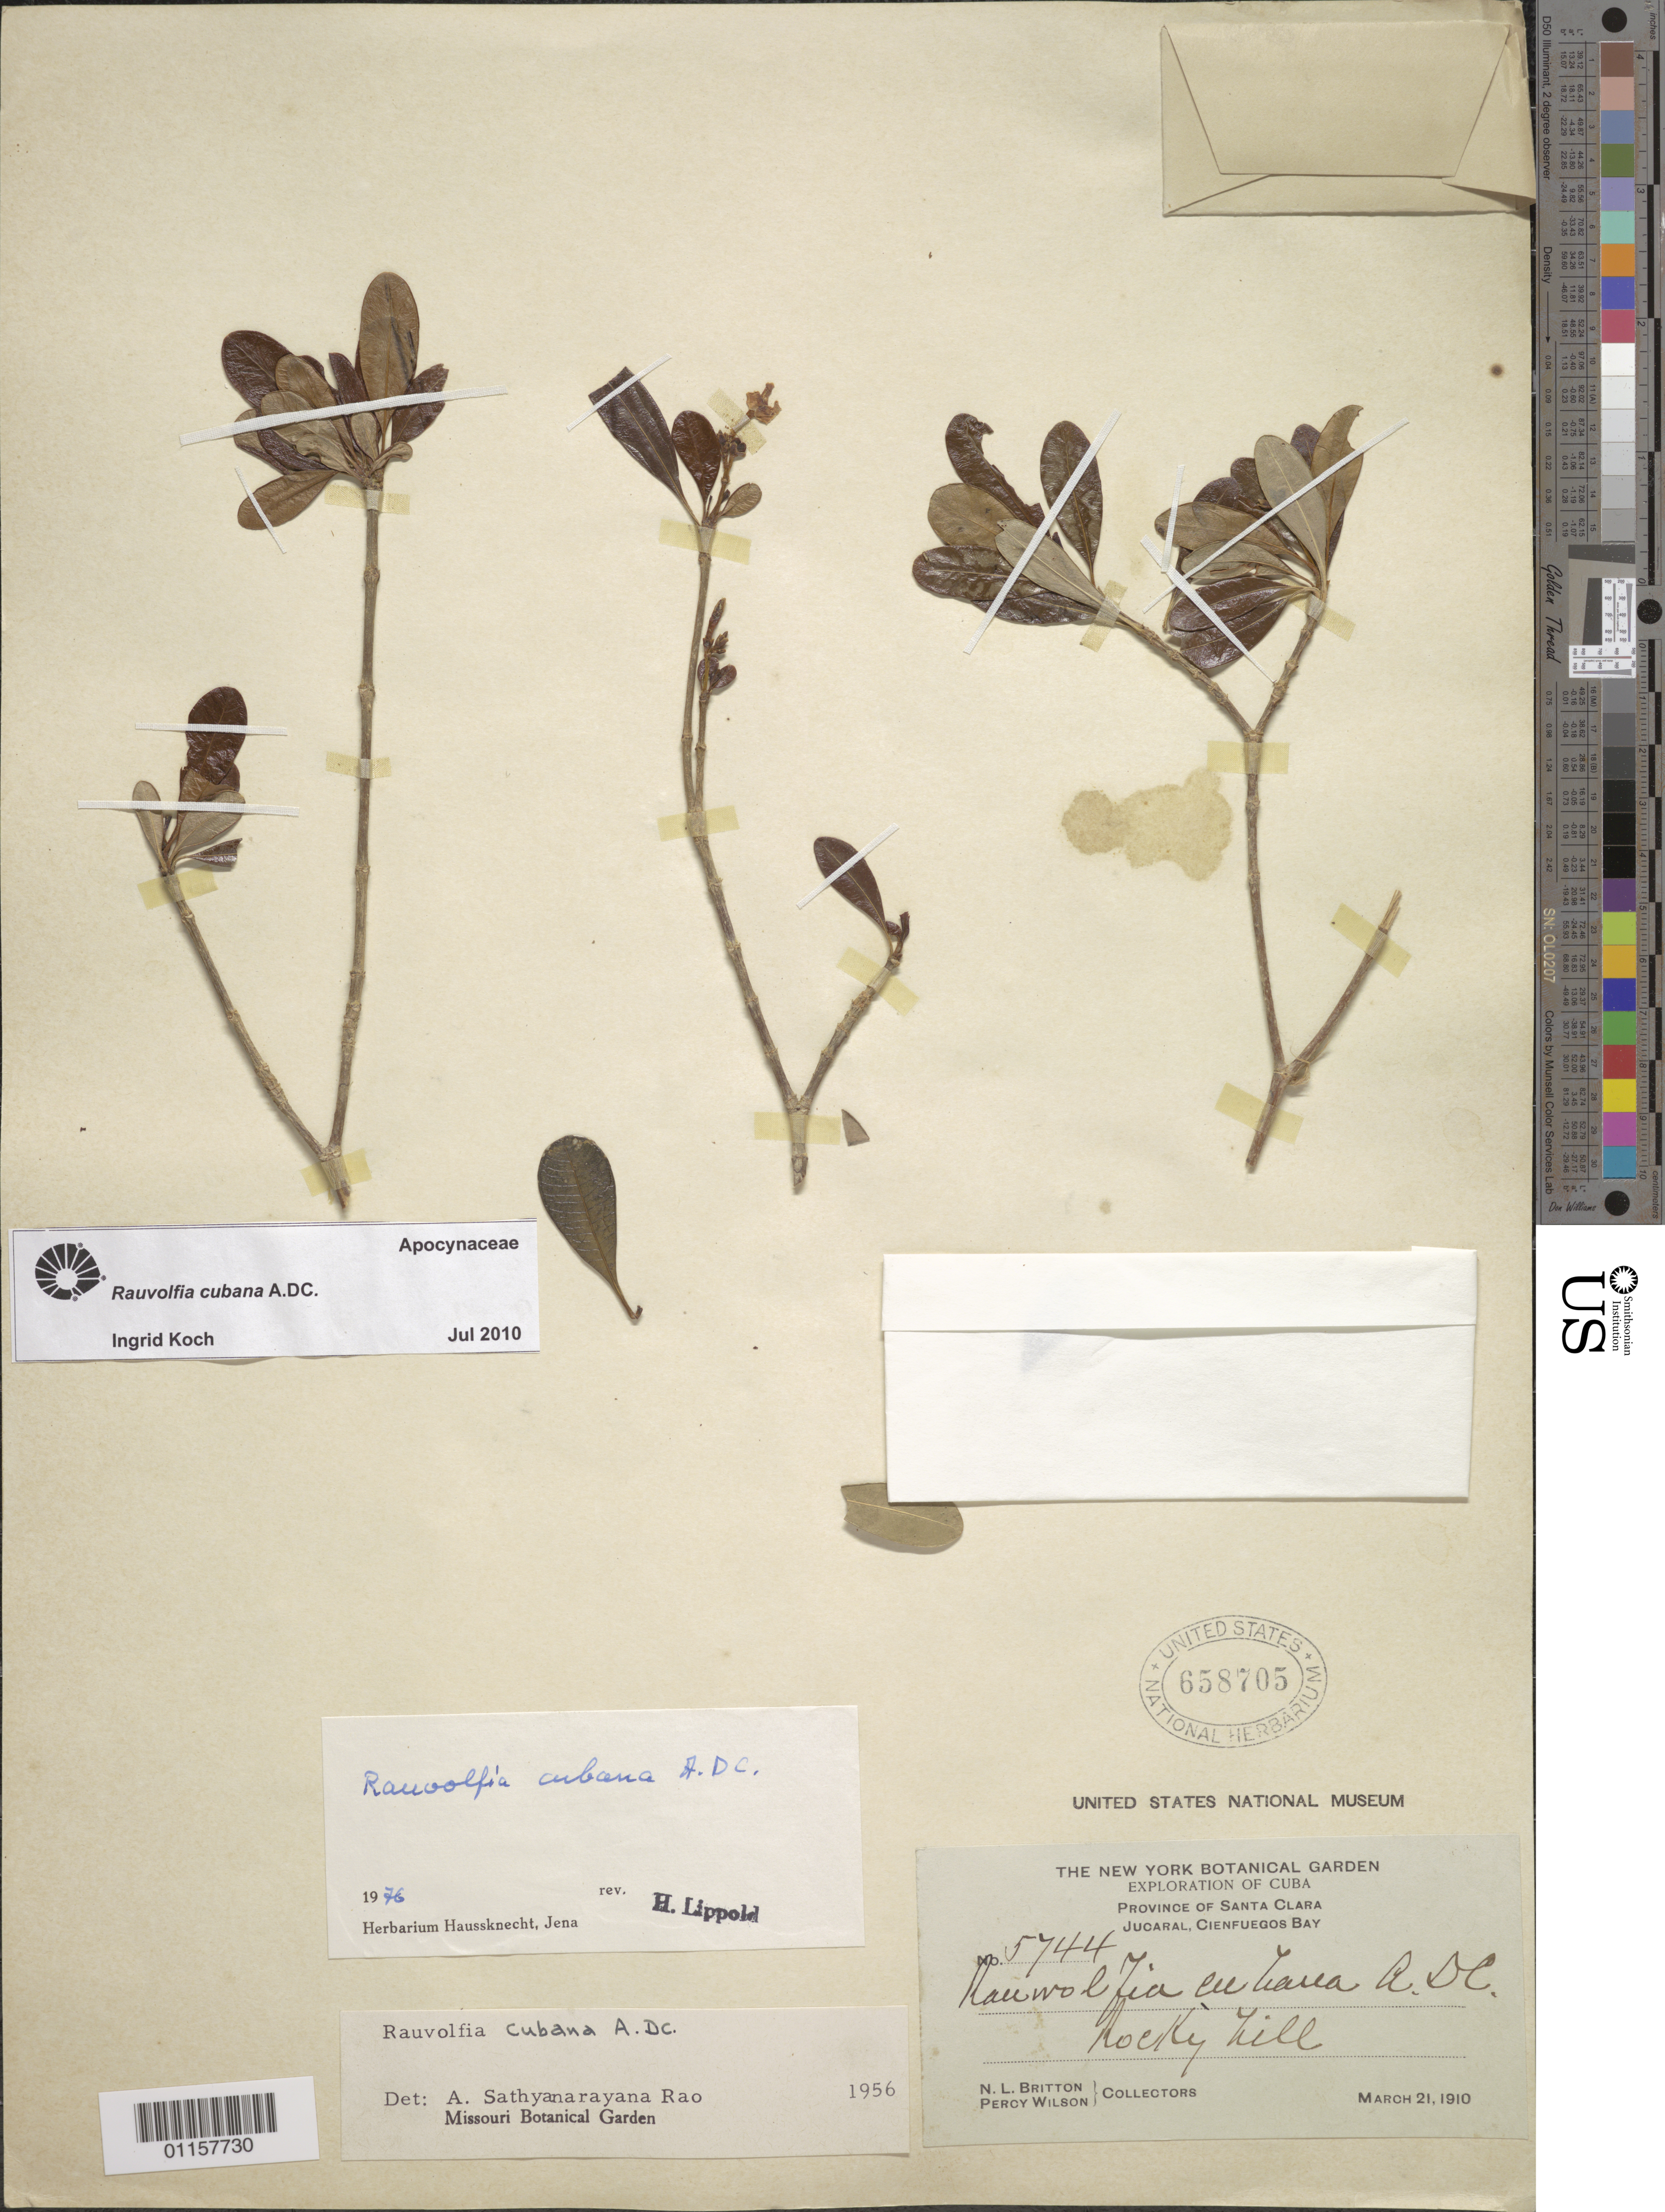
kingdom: Plantae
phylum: Tracheophyta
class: Magnoliopsida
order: Gentianales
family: Apocynaceae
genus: Rauvolfia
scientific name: Rauvolfia cubana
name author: A. DC.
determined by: Koch, I.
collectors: N. Britton & P. Wilson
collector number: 5744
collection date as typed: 21 Mar 1910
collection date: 1910-03-21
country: Cuba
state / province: Santa Clara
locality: Jucaral, Cienfuegos Bay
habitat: Rocky hill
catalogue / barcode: US 658705